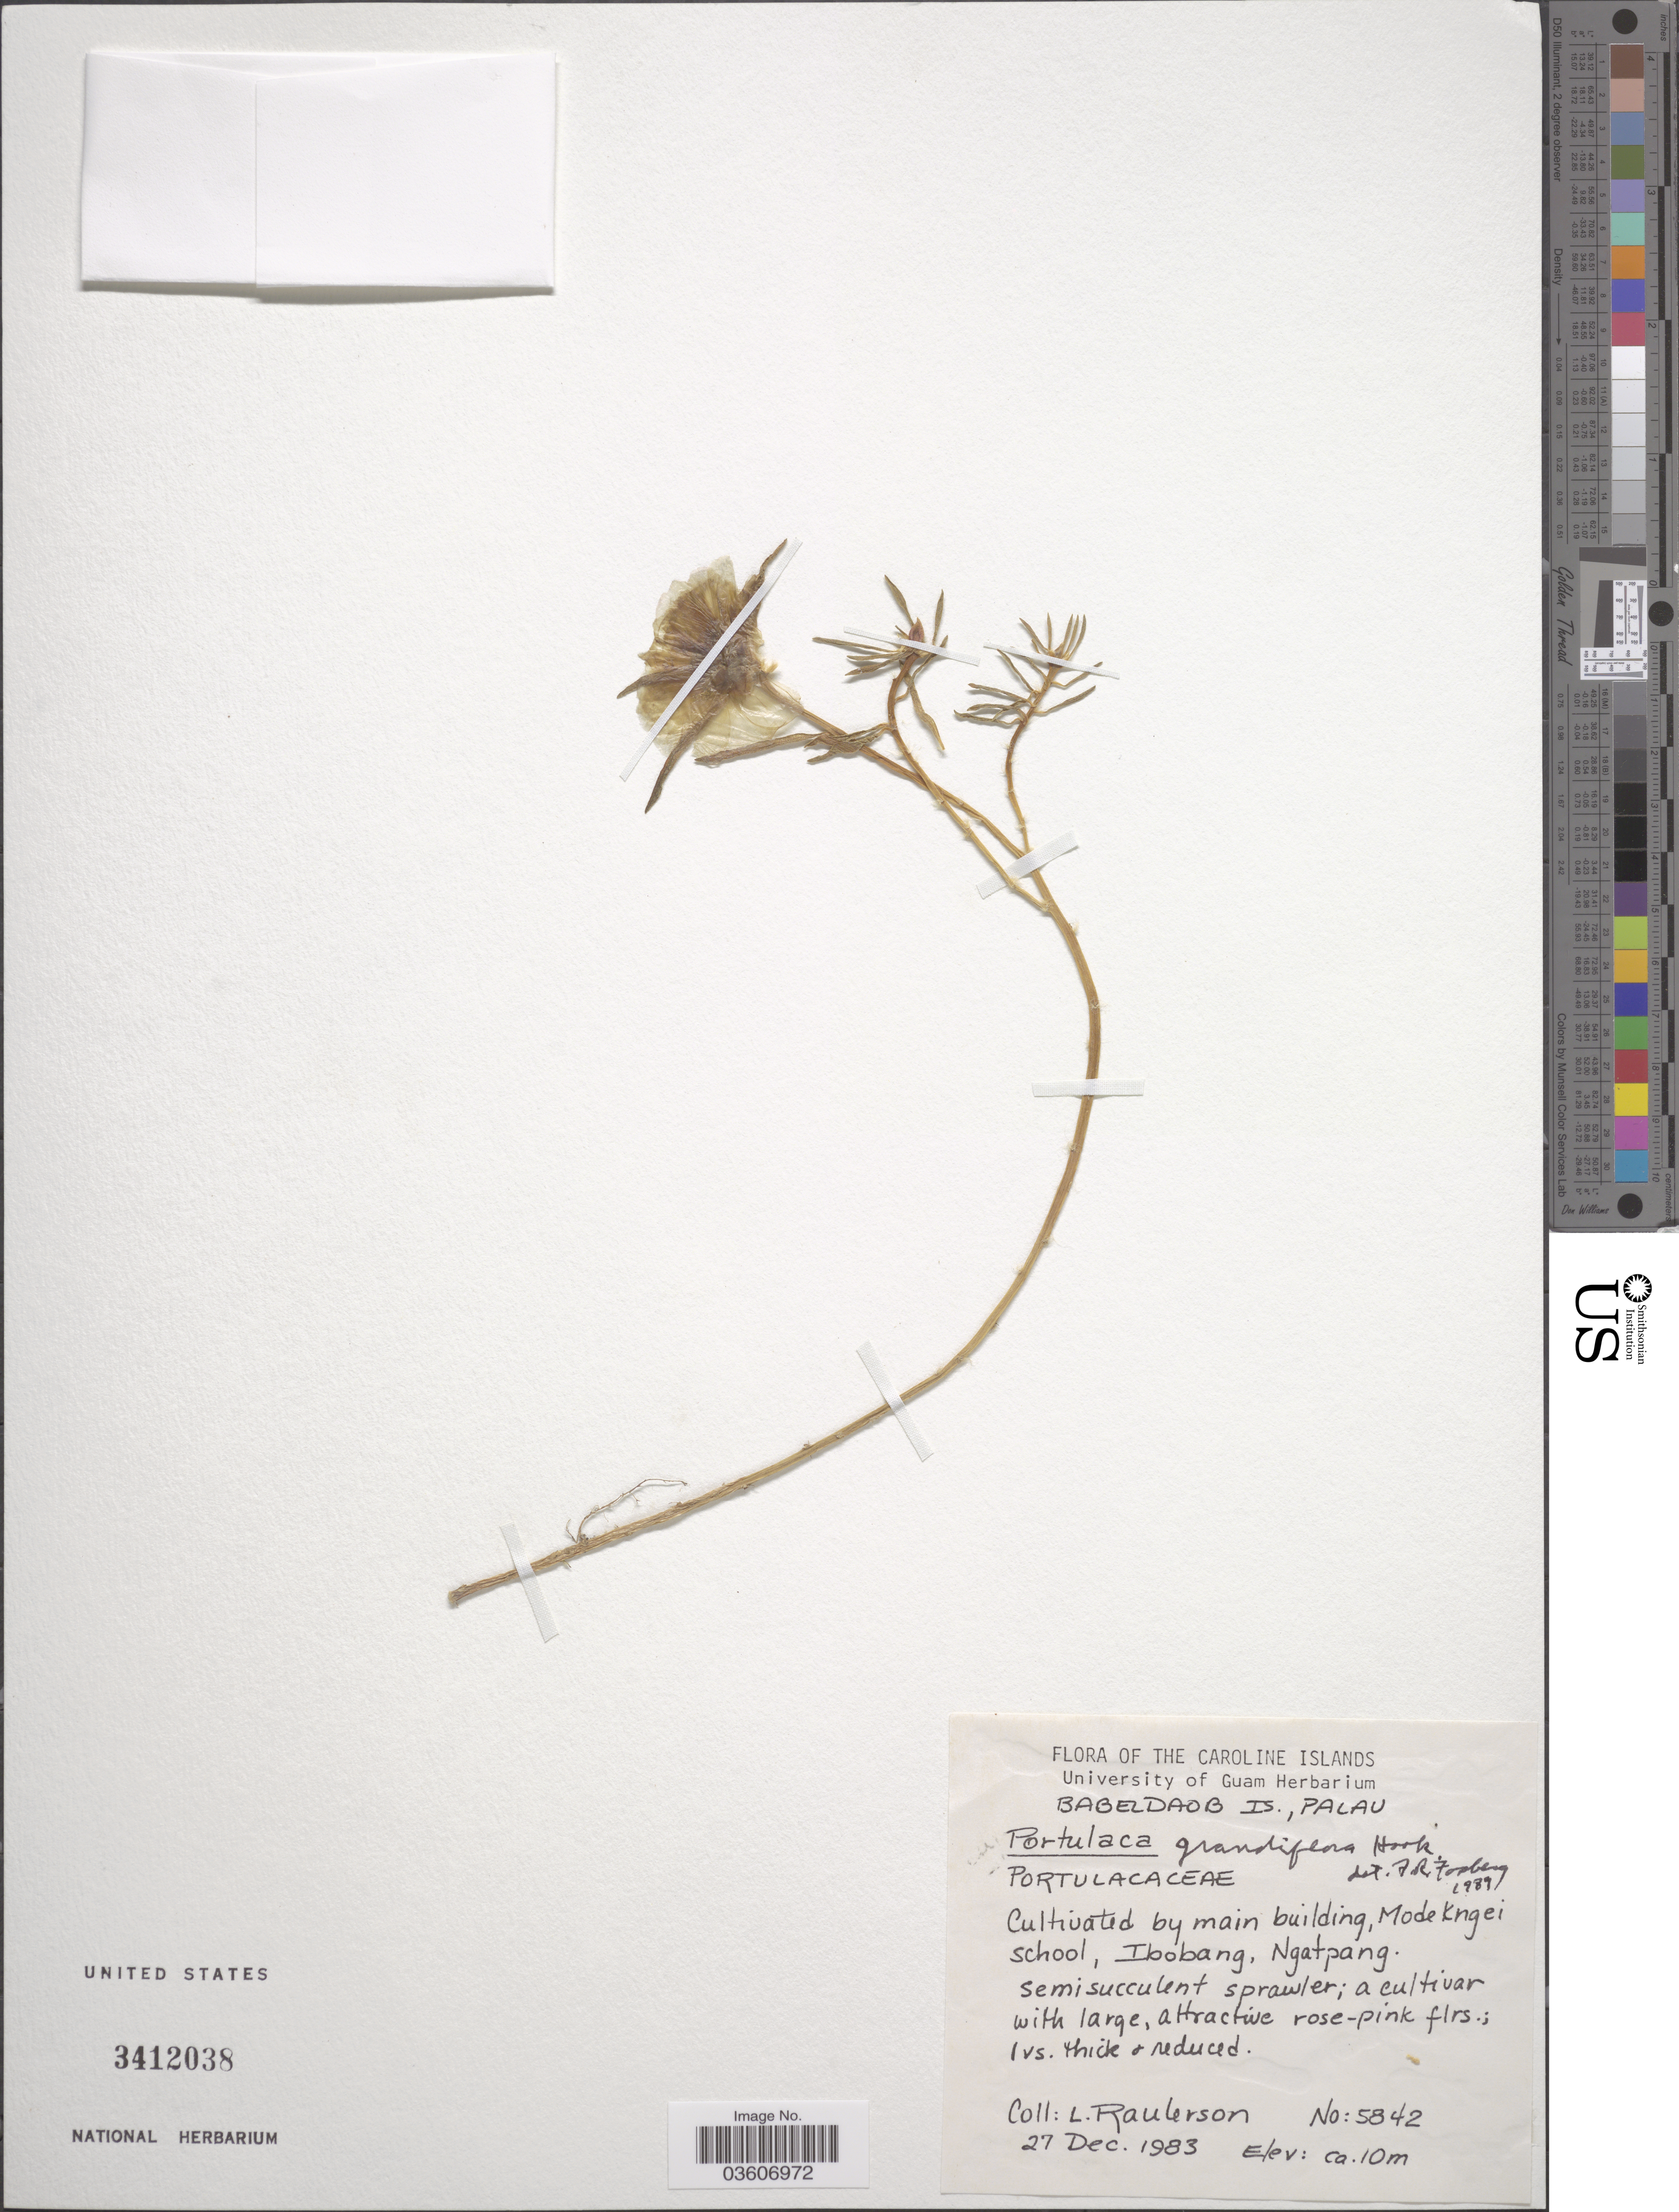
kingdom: Plantae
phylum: Tracheophyta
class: Magnoliopsida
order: Caryophyllales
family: Portulacaceae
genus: Portulaca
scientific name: Portulaca grandiflora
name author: Hook.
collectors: L. Raulerson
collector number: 5842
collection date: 1983-12-27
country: Palau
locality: The Caroline Islands. Babeldaob Is. Palau. Mode Kngei School, Idobang, Ngatpang.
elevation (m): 10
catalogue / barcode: US 3412038